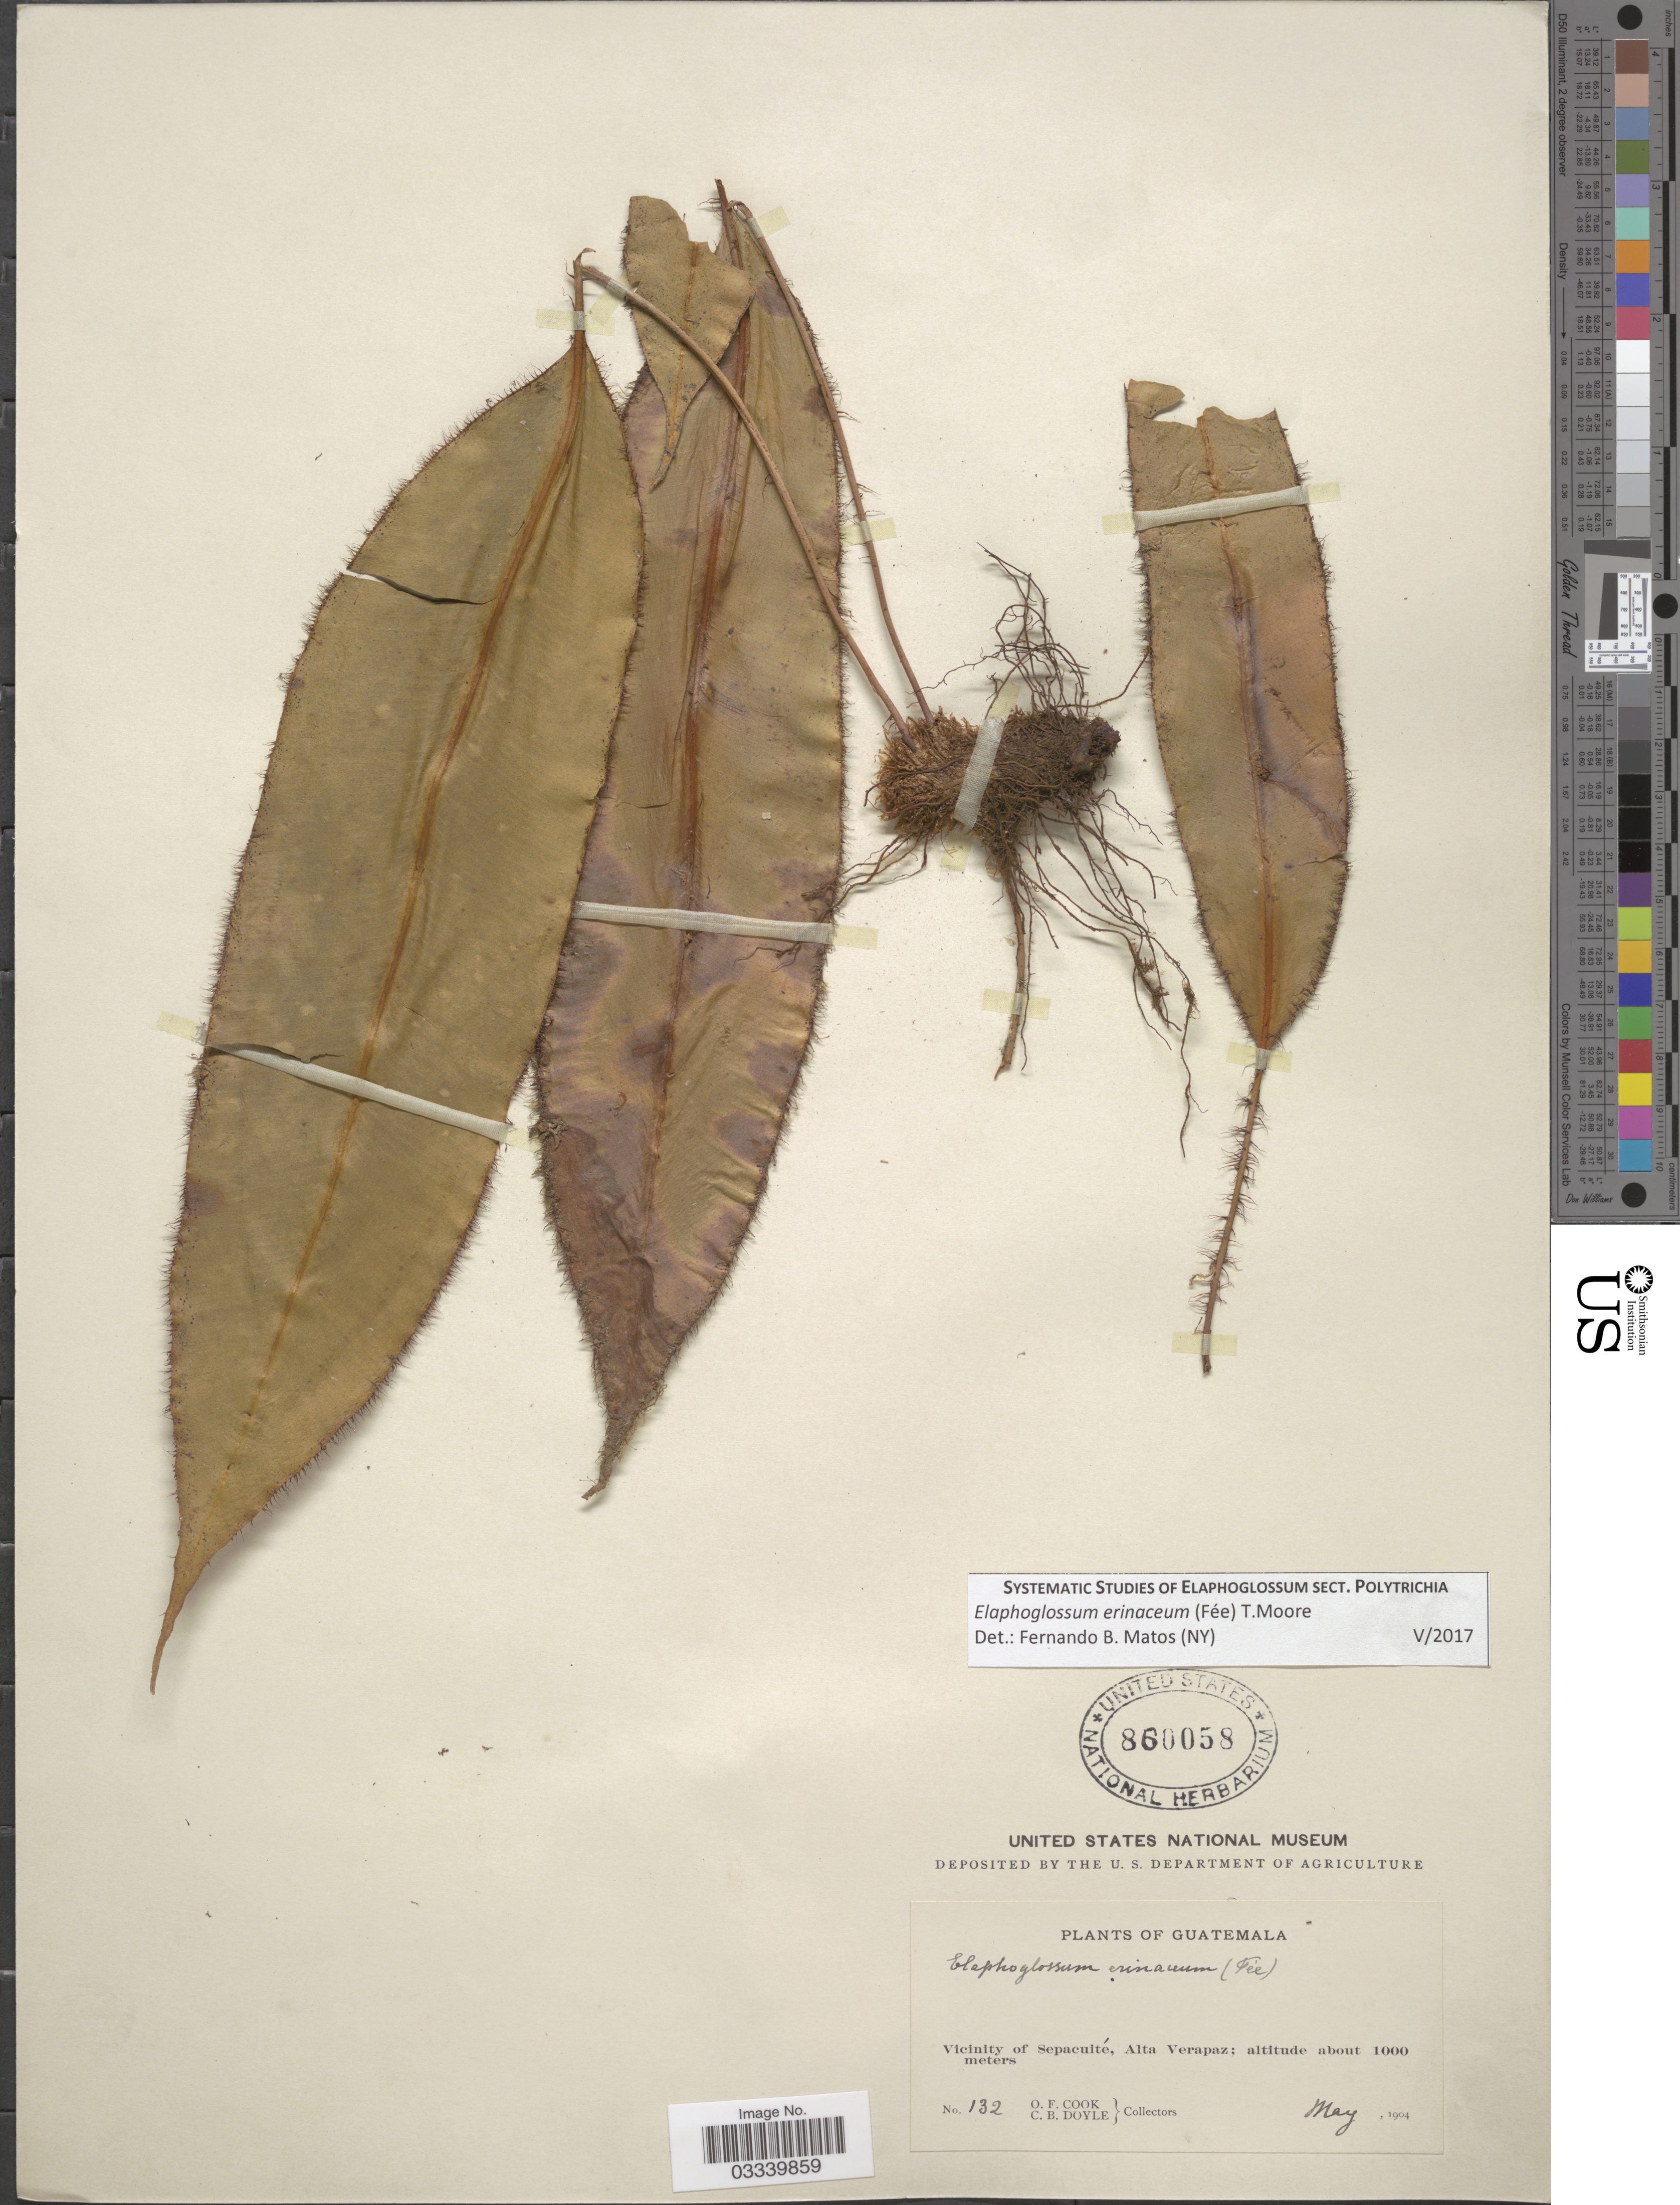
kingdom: Plantae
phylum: Tracheophyta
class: Polypodiopsida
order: Polypodiales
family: Dryopteridaceae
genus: Elaphoglossum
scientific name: Elaphoglossum erinaceum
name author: (Fée) T. Moore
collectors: O. F. Cook & C. Doyle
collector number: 132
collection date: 1904-05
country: Guatemala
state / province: Alta Verapaz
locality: Vicinity of Sepacuité.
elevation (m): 1000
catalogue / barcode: US 860058